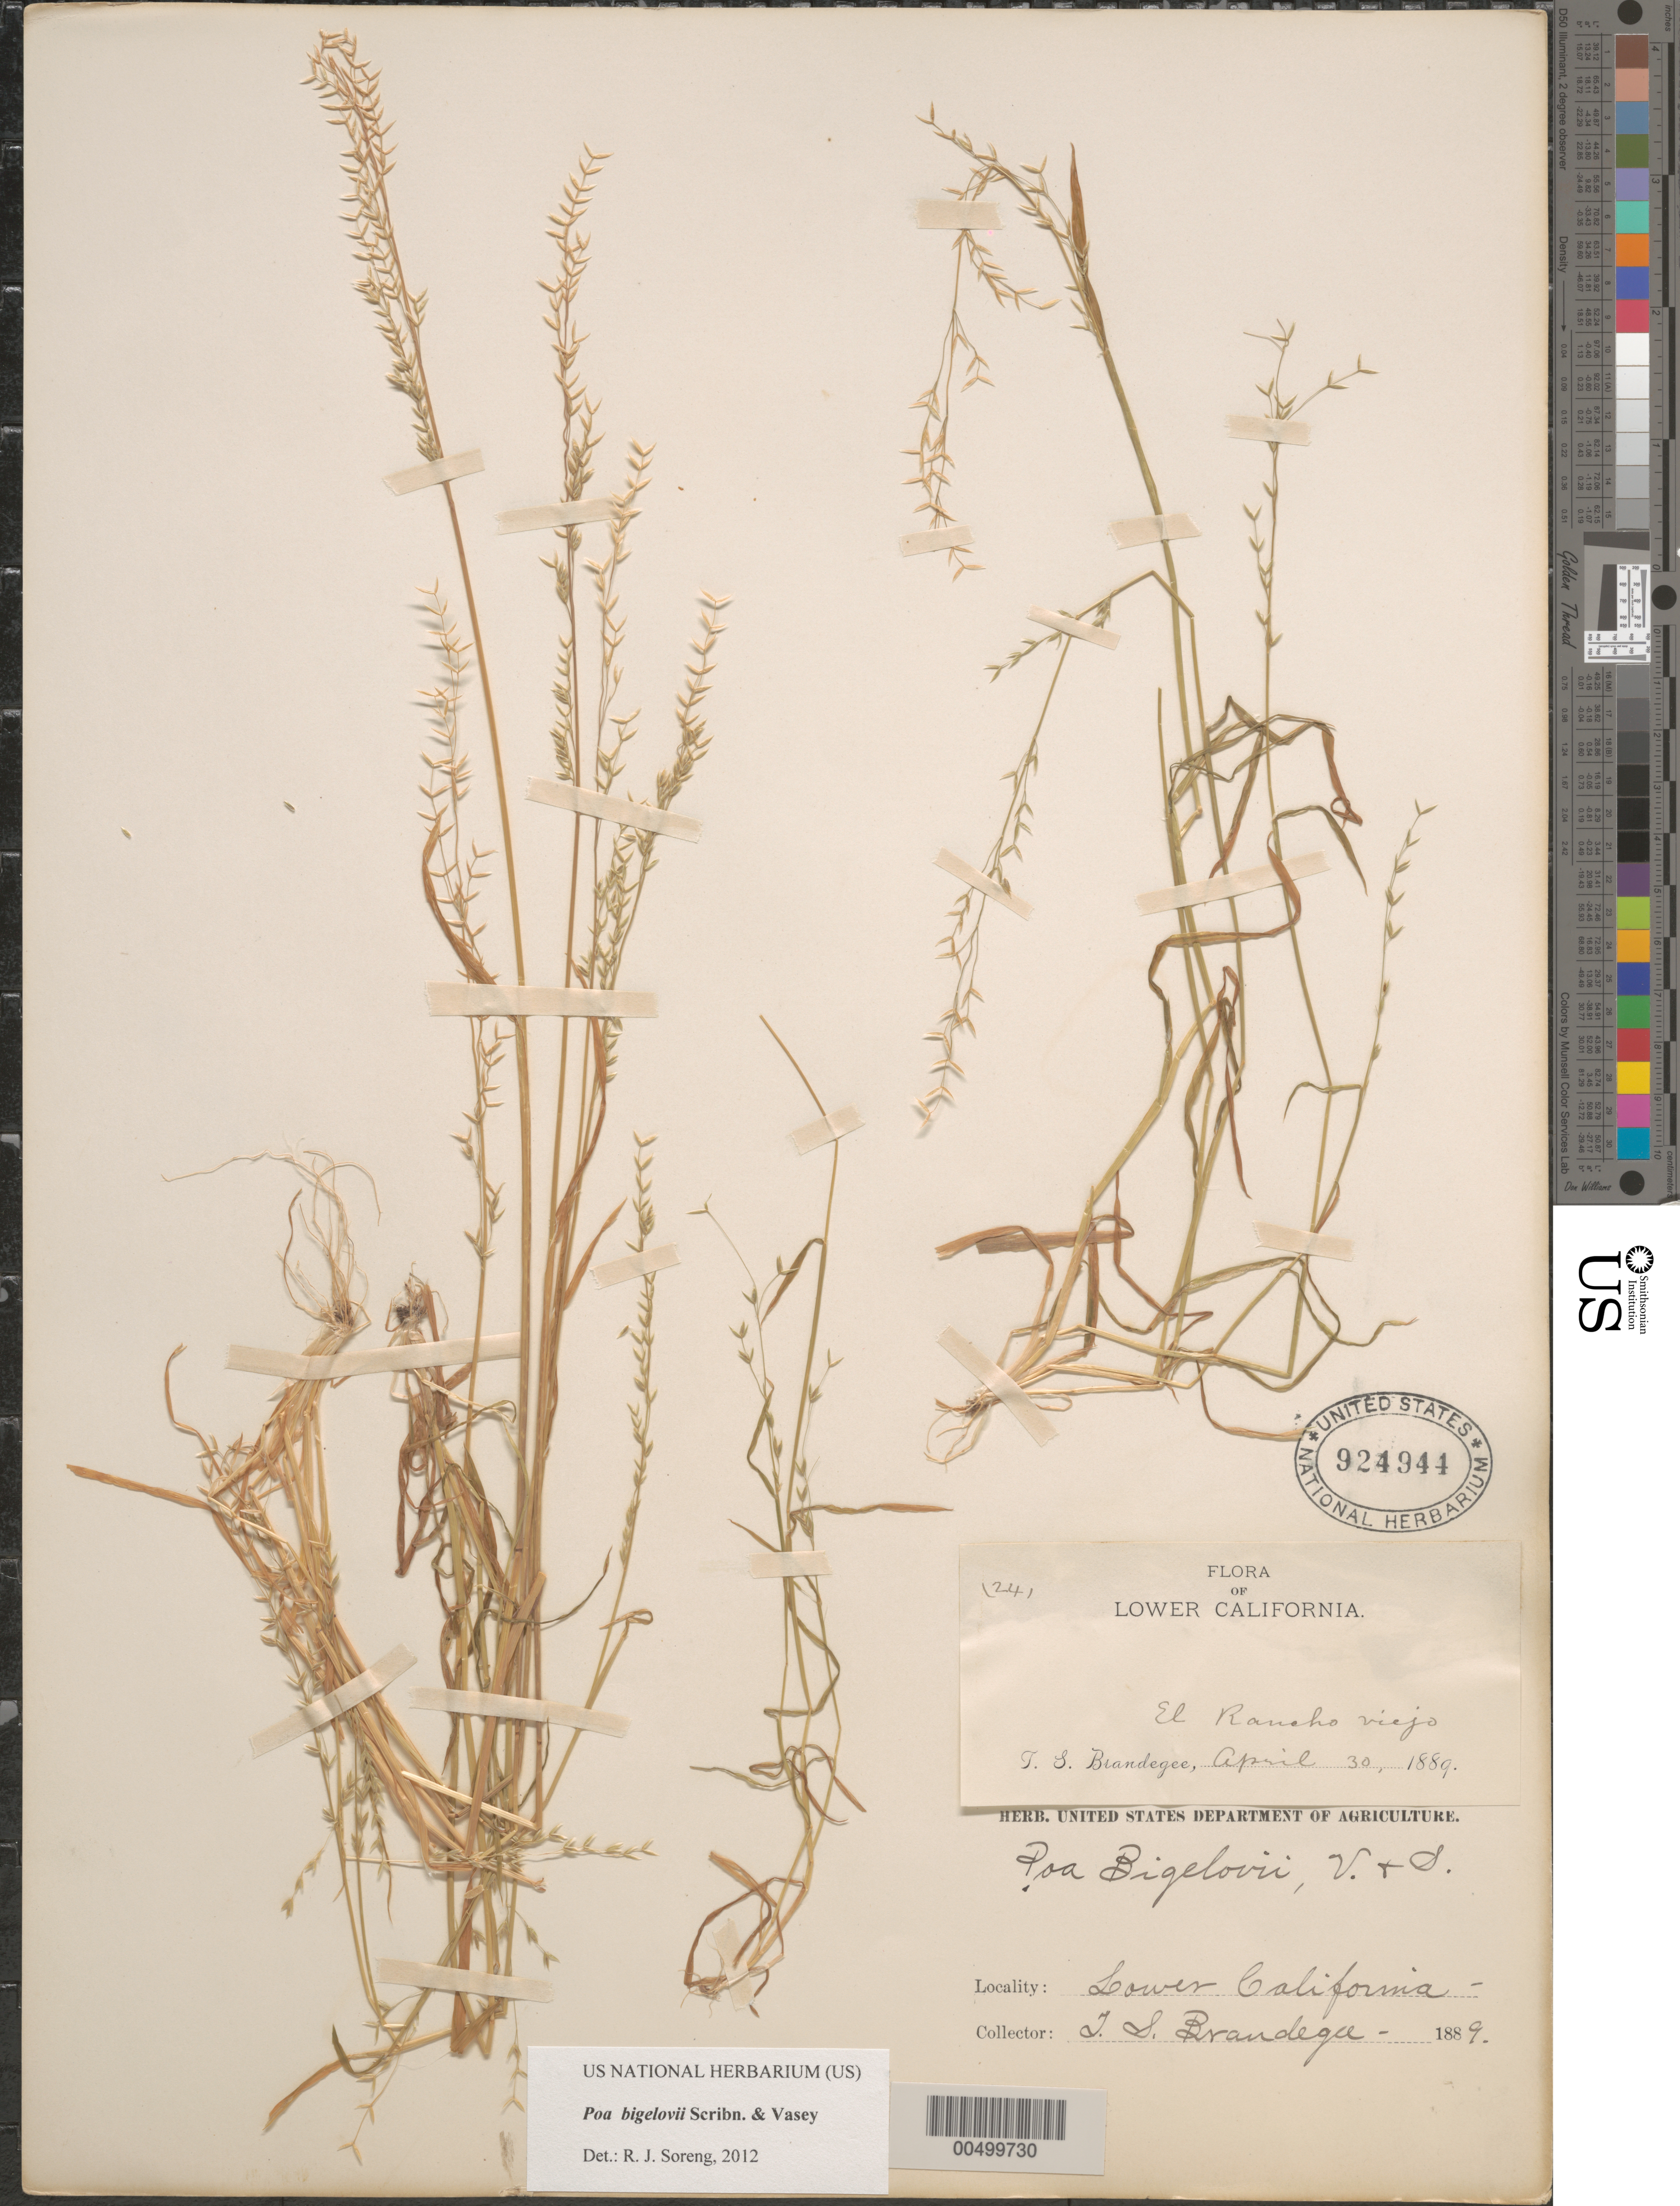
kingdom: Plantae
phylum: Tracheophyta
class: Liliopsida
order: Poales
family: Poaceae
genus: Poa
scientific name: Poa bigelovii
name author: Vasey & Scribn.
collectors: T. S. Brandegee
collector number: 1241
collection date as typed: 30 Apr 1889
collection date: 1889-04-30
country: Mexico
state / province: Baja California Norte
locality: El Rancho Viejo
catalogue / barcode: US 924944